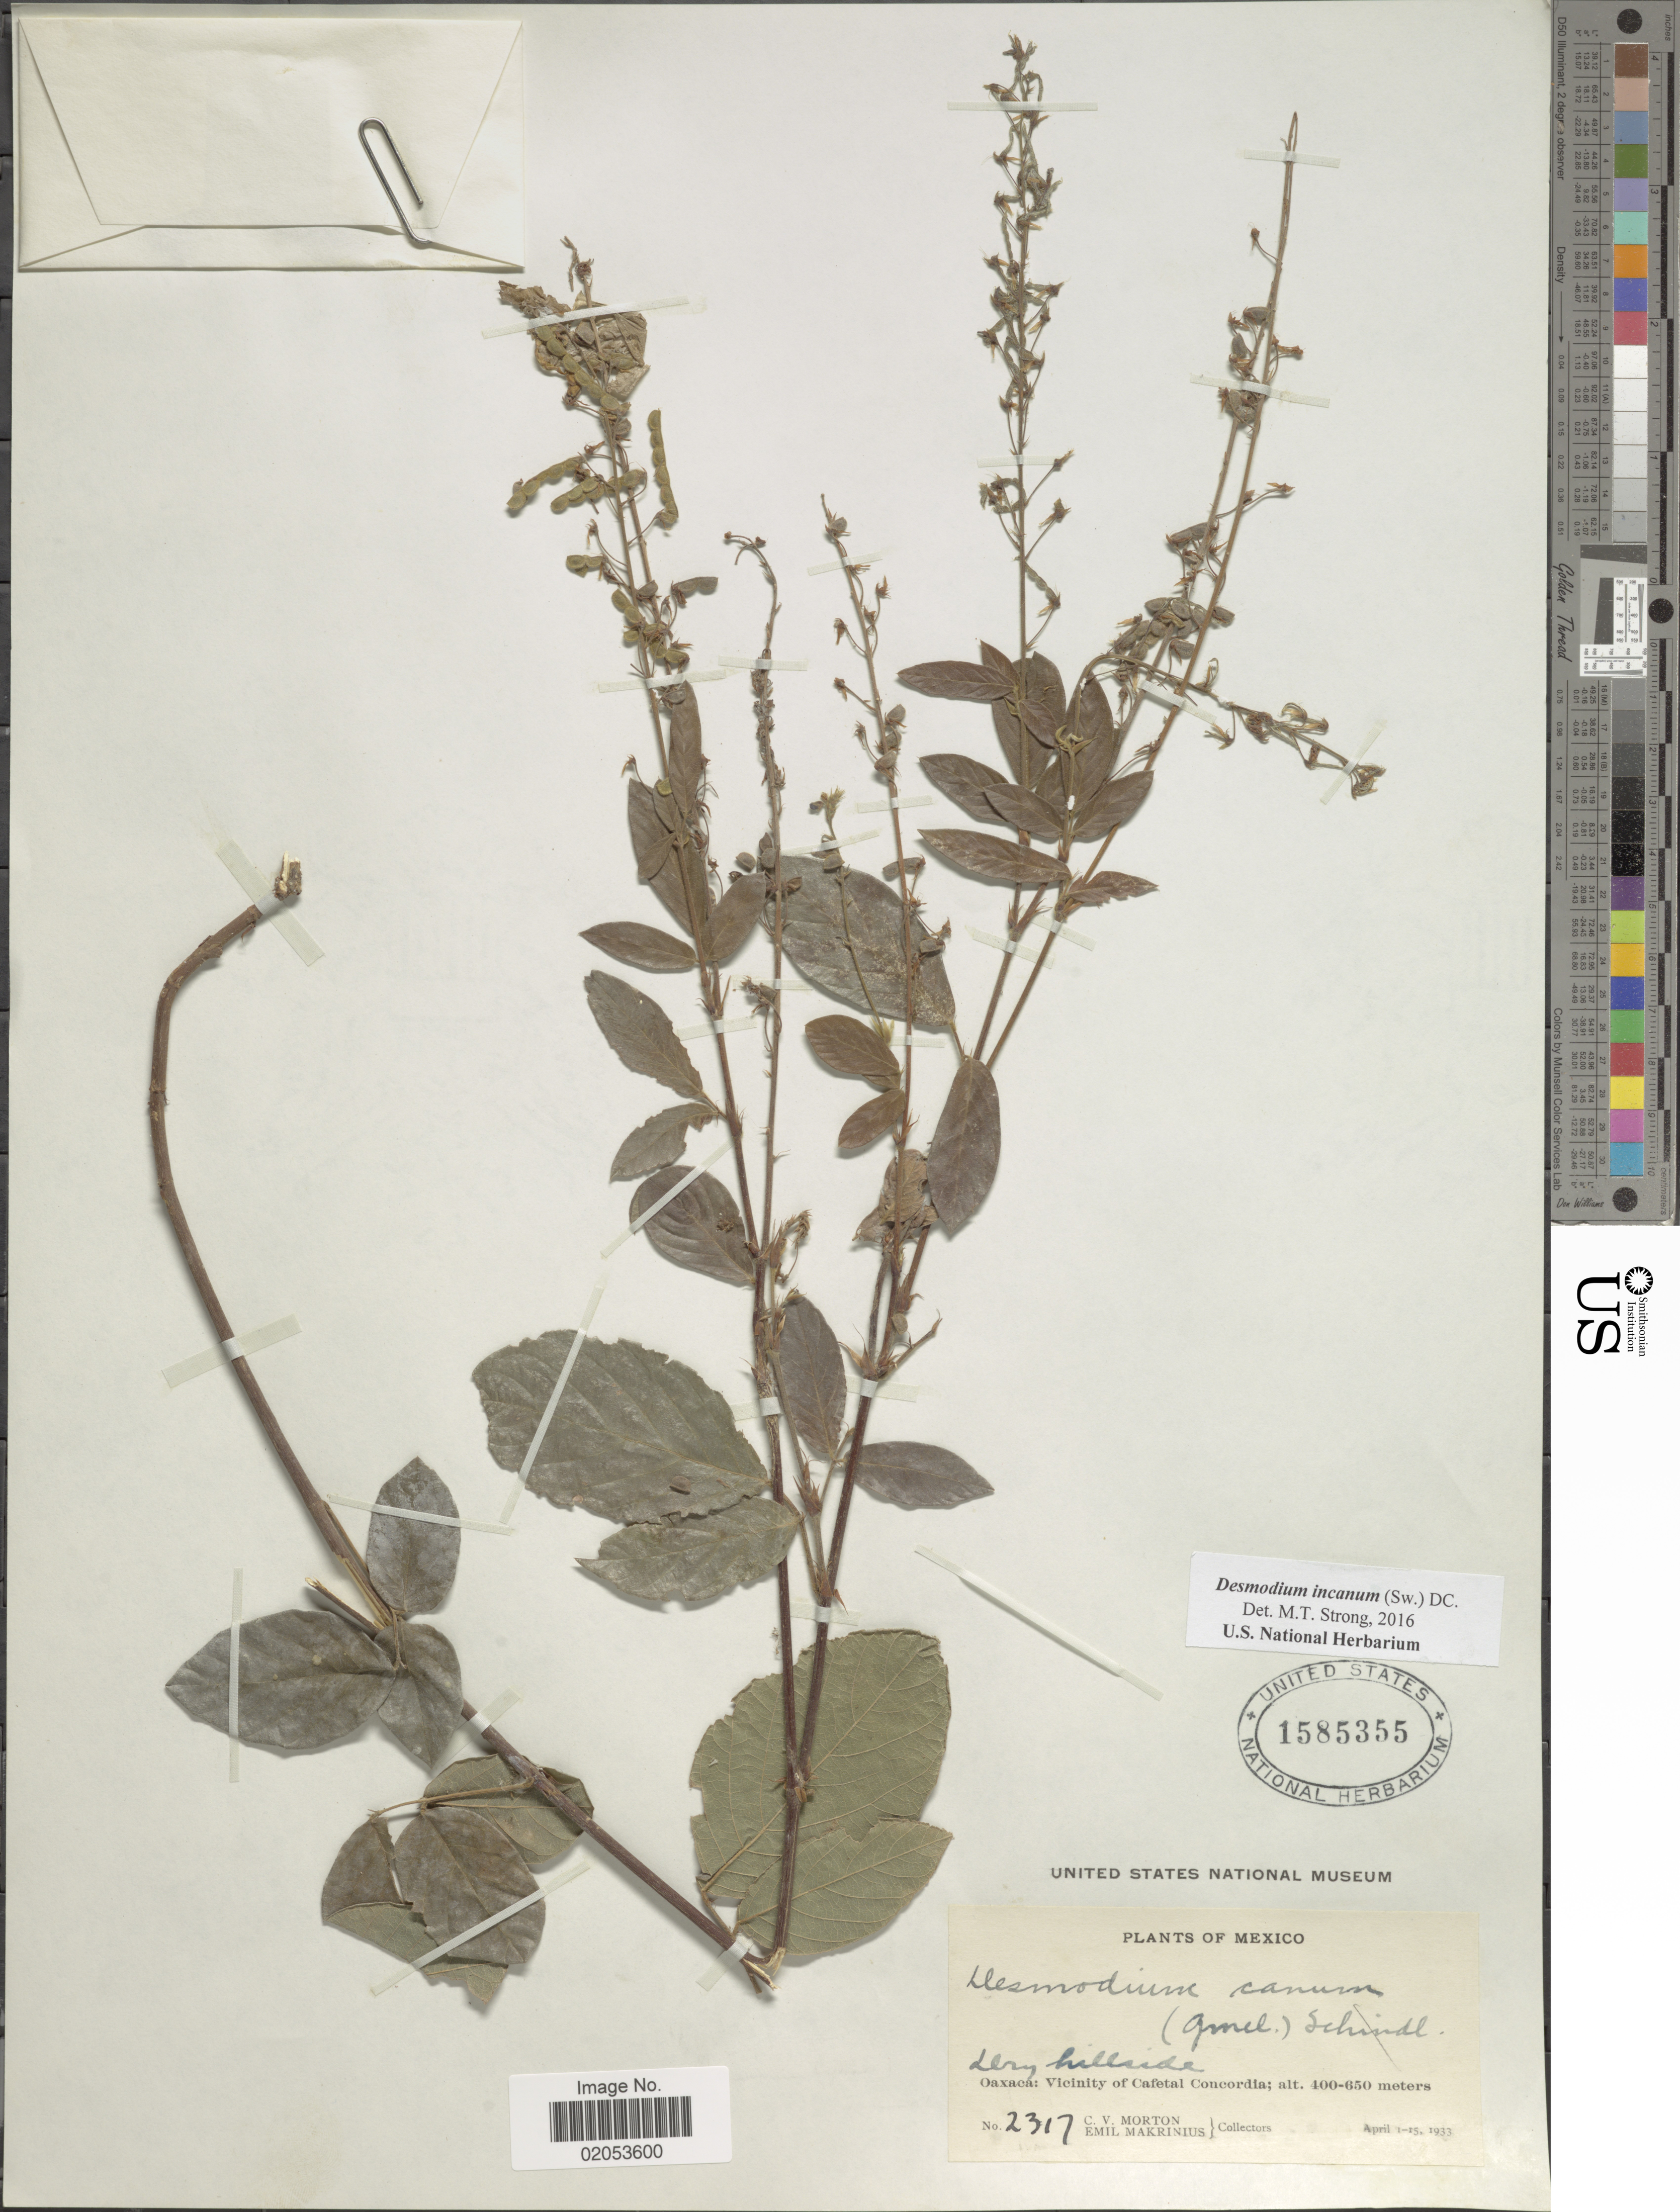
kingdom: Plantae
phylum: Tracheophyta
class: Magnoliopsida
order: Fabales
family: Fabaceae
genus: Desmodium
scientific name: Desmodium incanum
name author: (Sw.) DC.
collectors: C. V. Morton & E. Makrinius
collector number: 2317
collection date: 1933-04-01/1933-04-15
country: Mexico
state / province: Oaxaca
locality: Dry hillside, vicinity of Cafetal Concordia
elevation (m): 400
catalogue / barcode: US 1585355